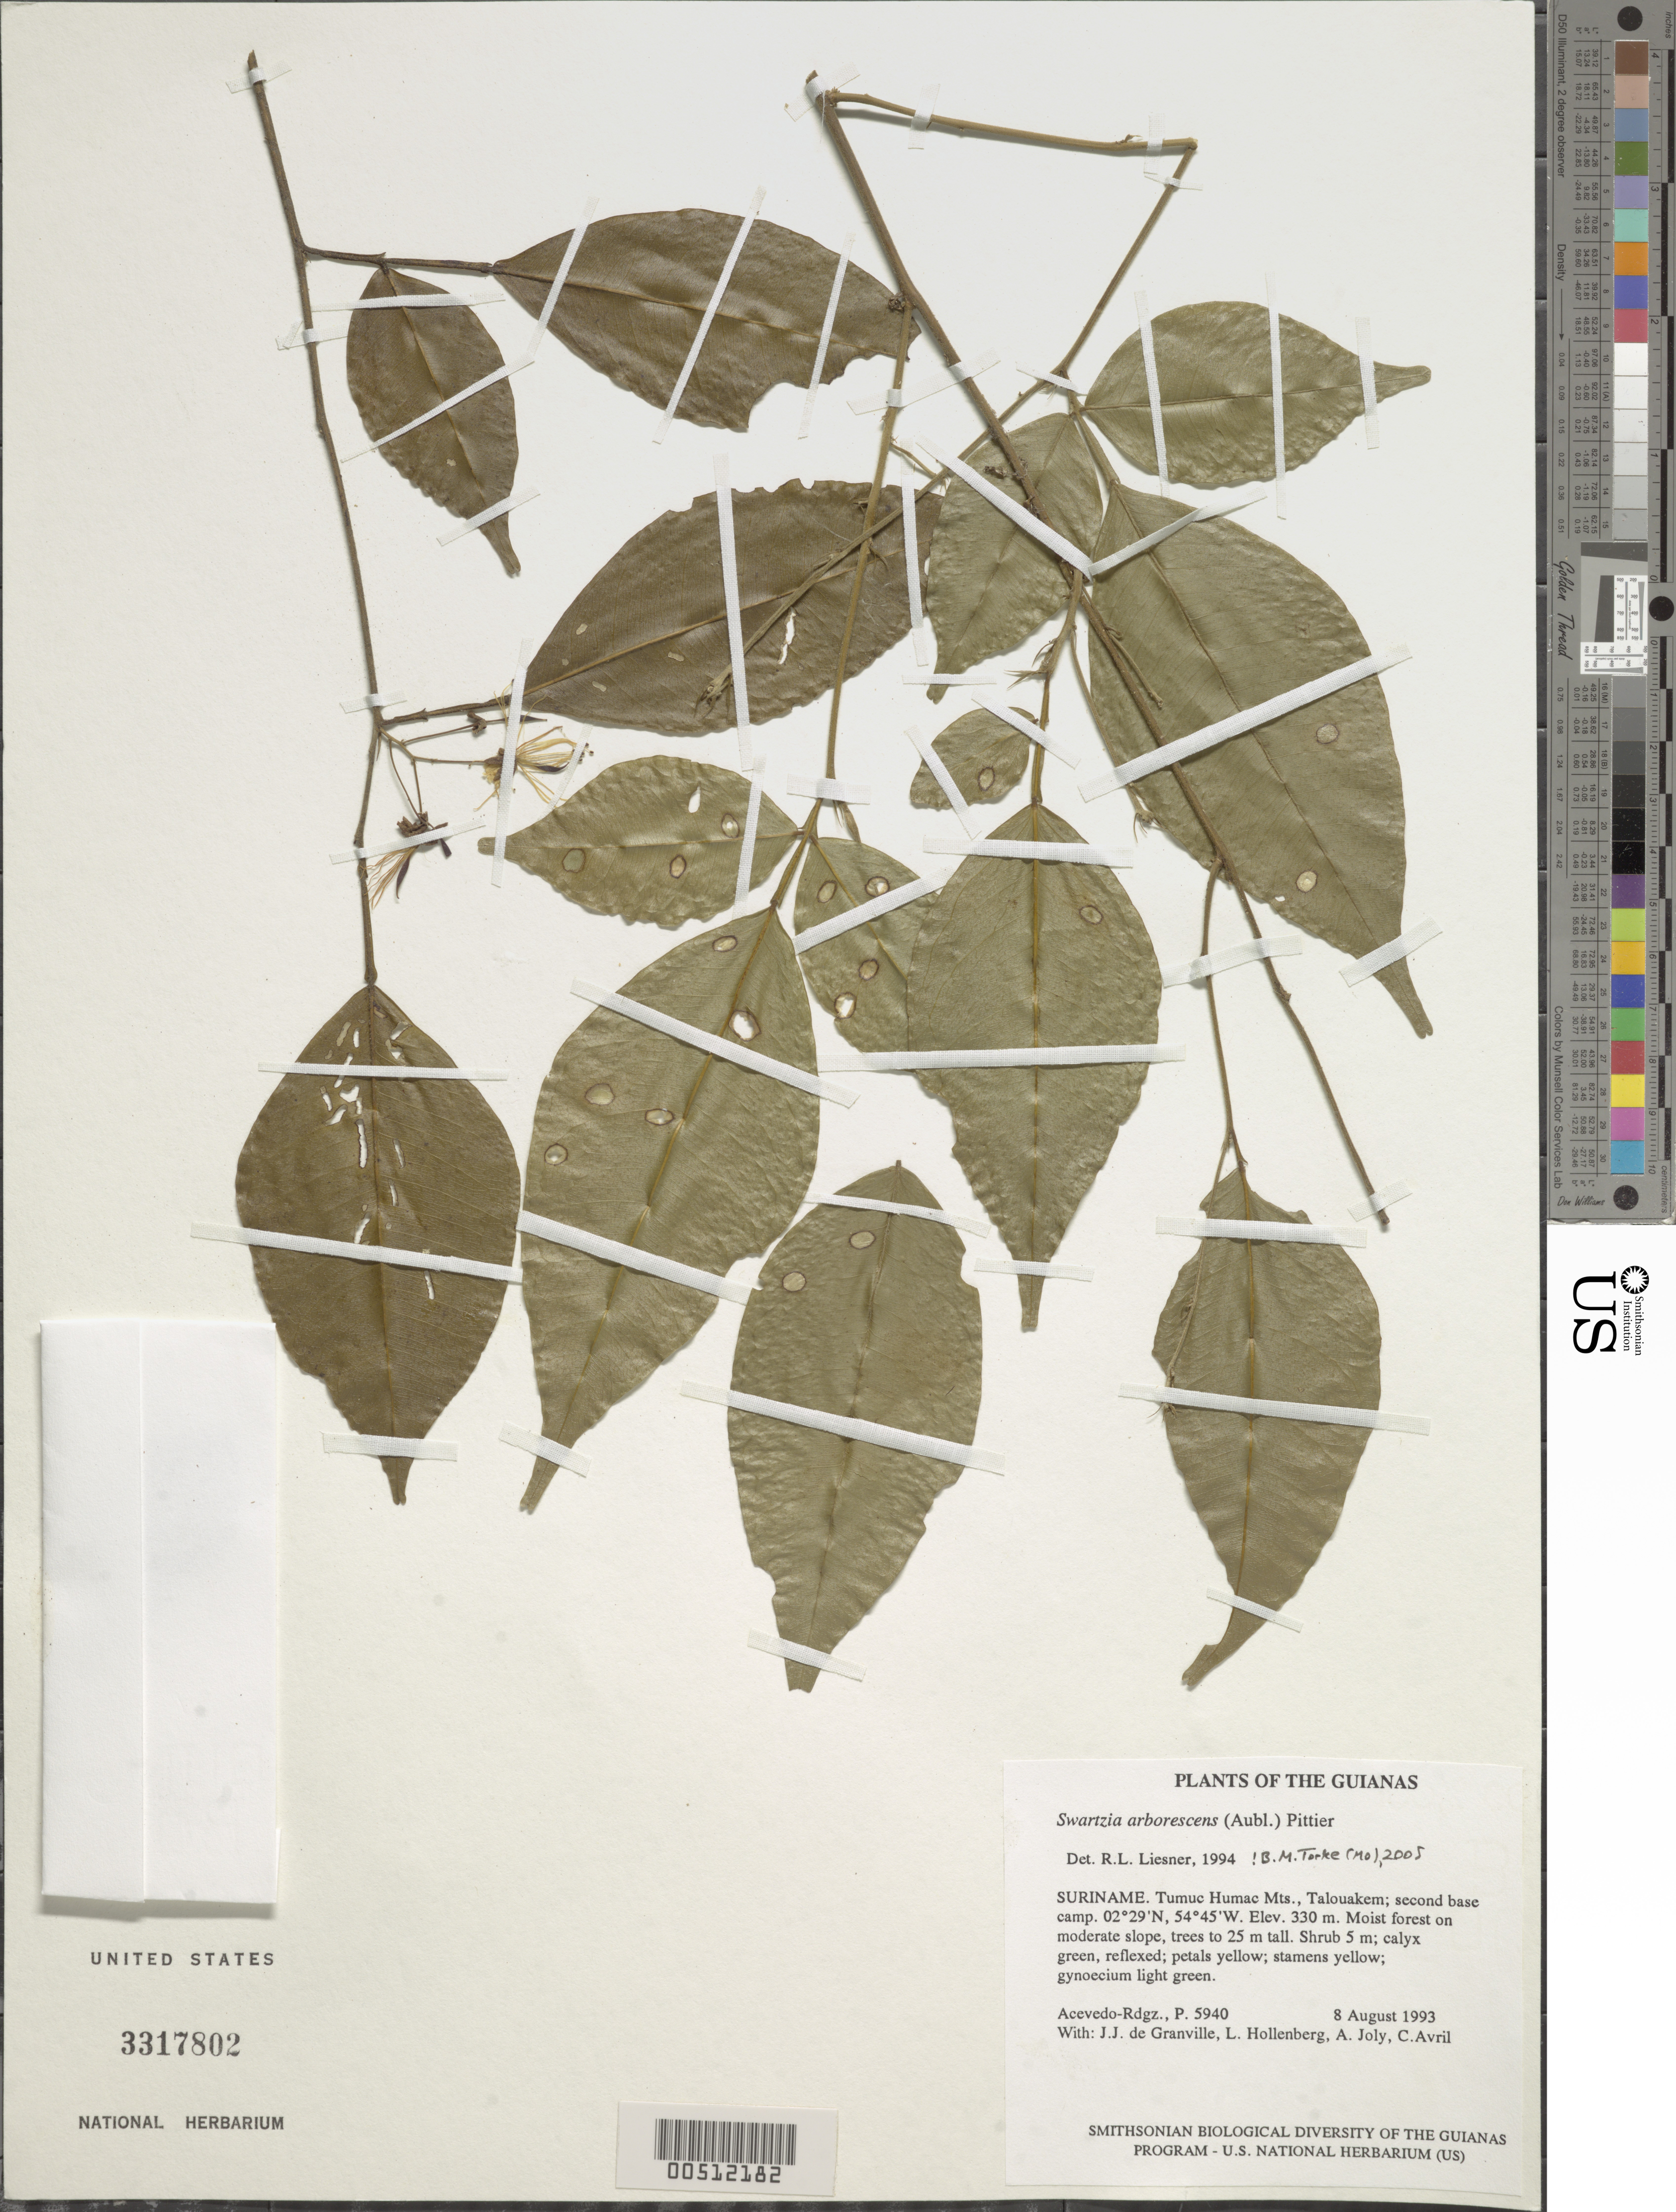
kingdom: Plantae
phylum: Tracheophyta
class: Magnoliopsida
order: Fabales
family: Fabaceae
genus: Swartzia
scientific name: Swartzia arborescens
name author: (Aubl.) Pittier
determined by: Liesner, R. L.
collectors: P. Acevedo-Rodr., J.-J. de Granville, A. Boyer, C. Avril de Maria & L. Hollenberg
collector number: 5940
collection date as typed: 08 Aug 1993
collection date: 1993-08-08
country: Suriname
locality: Tumuc Humac Mts., Talouakem; second base camp.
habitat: Moist forest on moderate slope, trees to 25 m tall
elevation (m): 330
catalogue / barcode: US 3317802